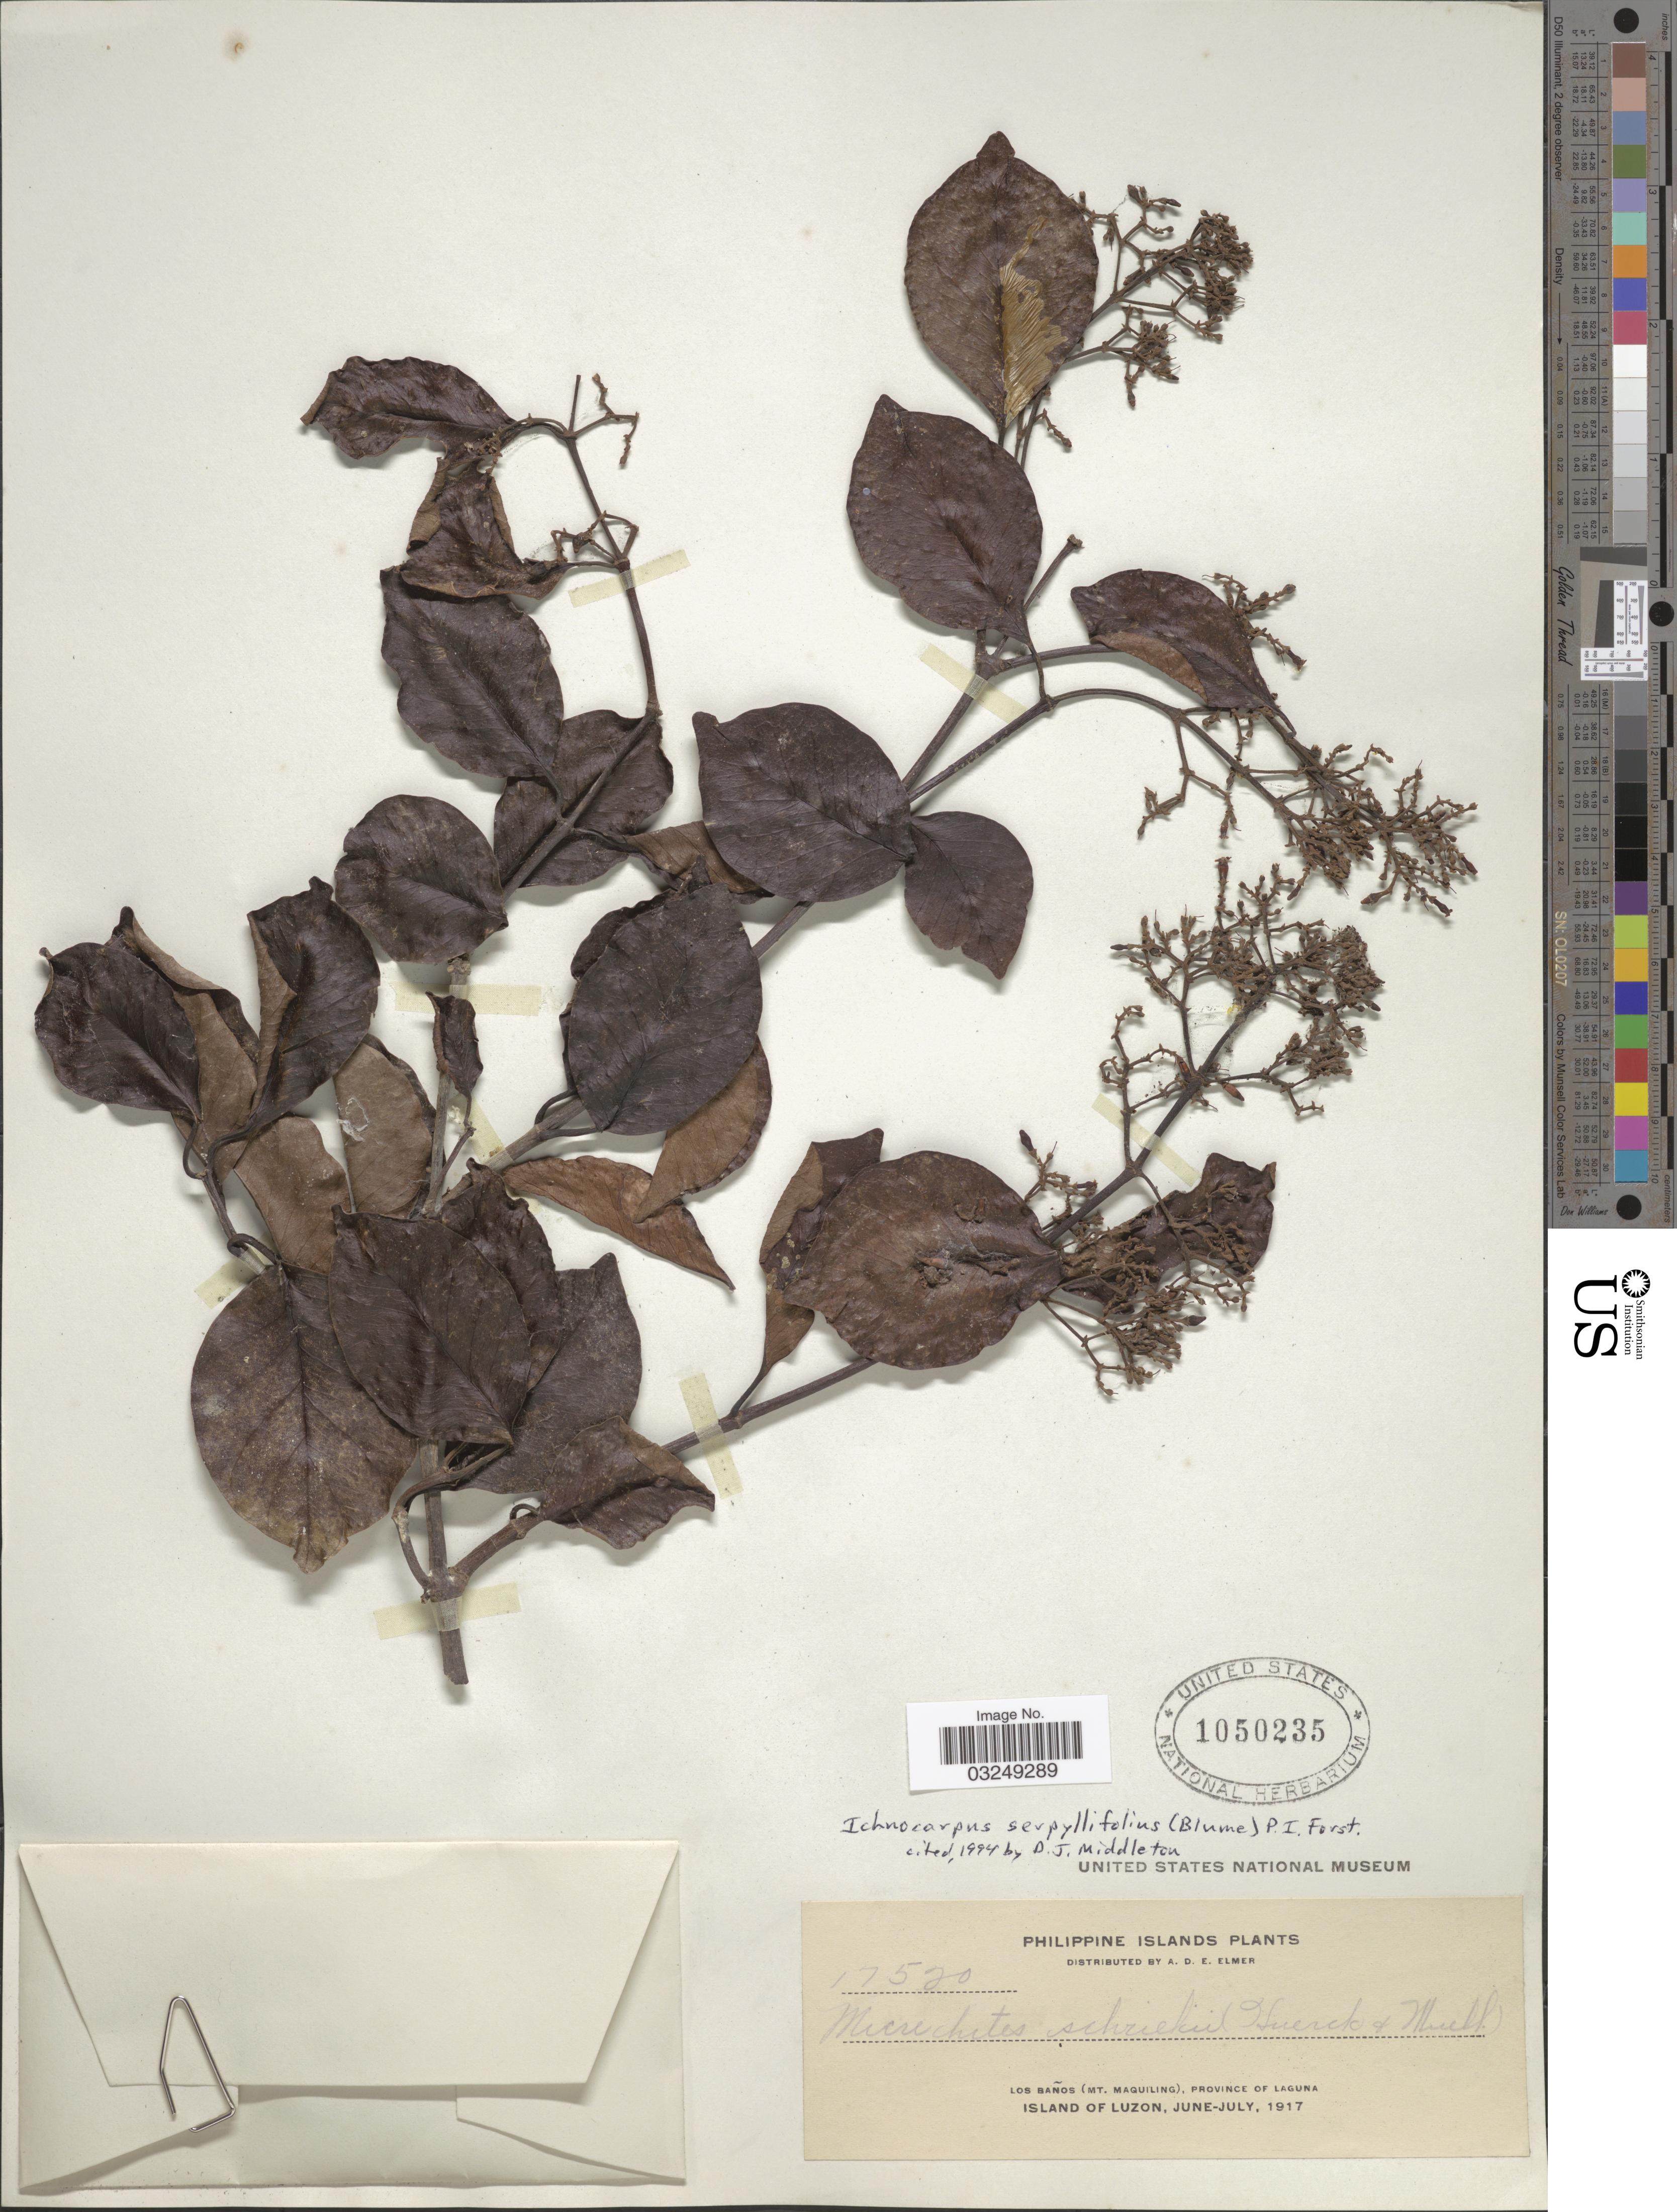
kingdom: Plantae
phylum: Tracheophyta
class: Magnoliopsida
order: Gentianales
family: Apocynaceae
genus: Ichnocarpus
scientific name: Ichnocarpus serpyllifolius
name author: (Blume) P.I. Forst.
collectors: A. D. E. Elmer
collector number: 17520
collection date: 1917-06/1917-07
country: Philippines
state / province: Calabarzon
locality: Philippine Islands. Los Baños (Mt. Maquiling), Province of Laguna. Island of Luzon.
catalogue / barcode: US 1050235